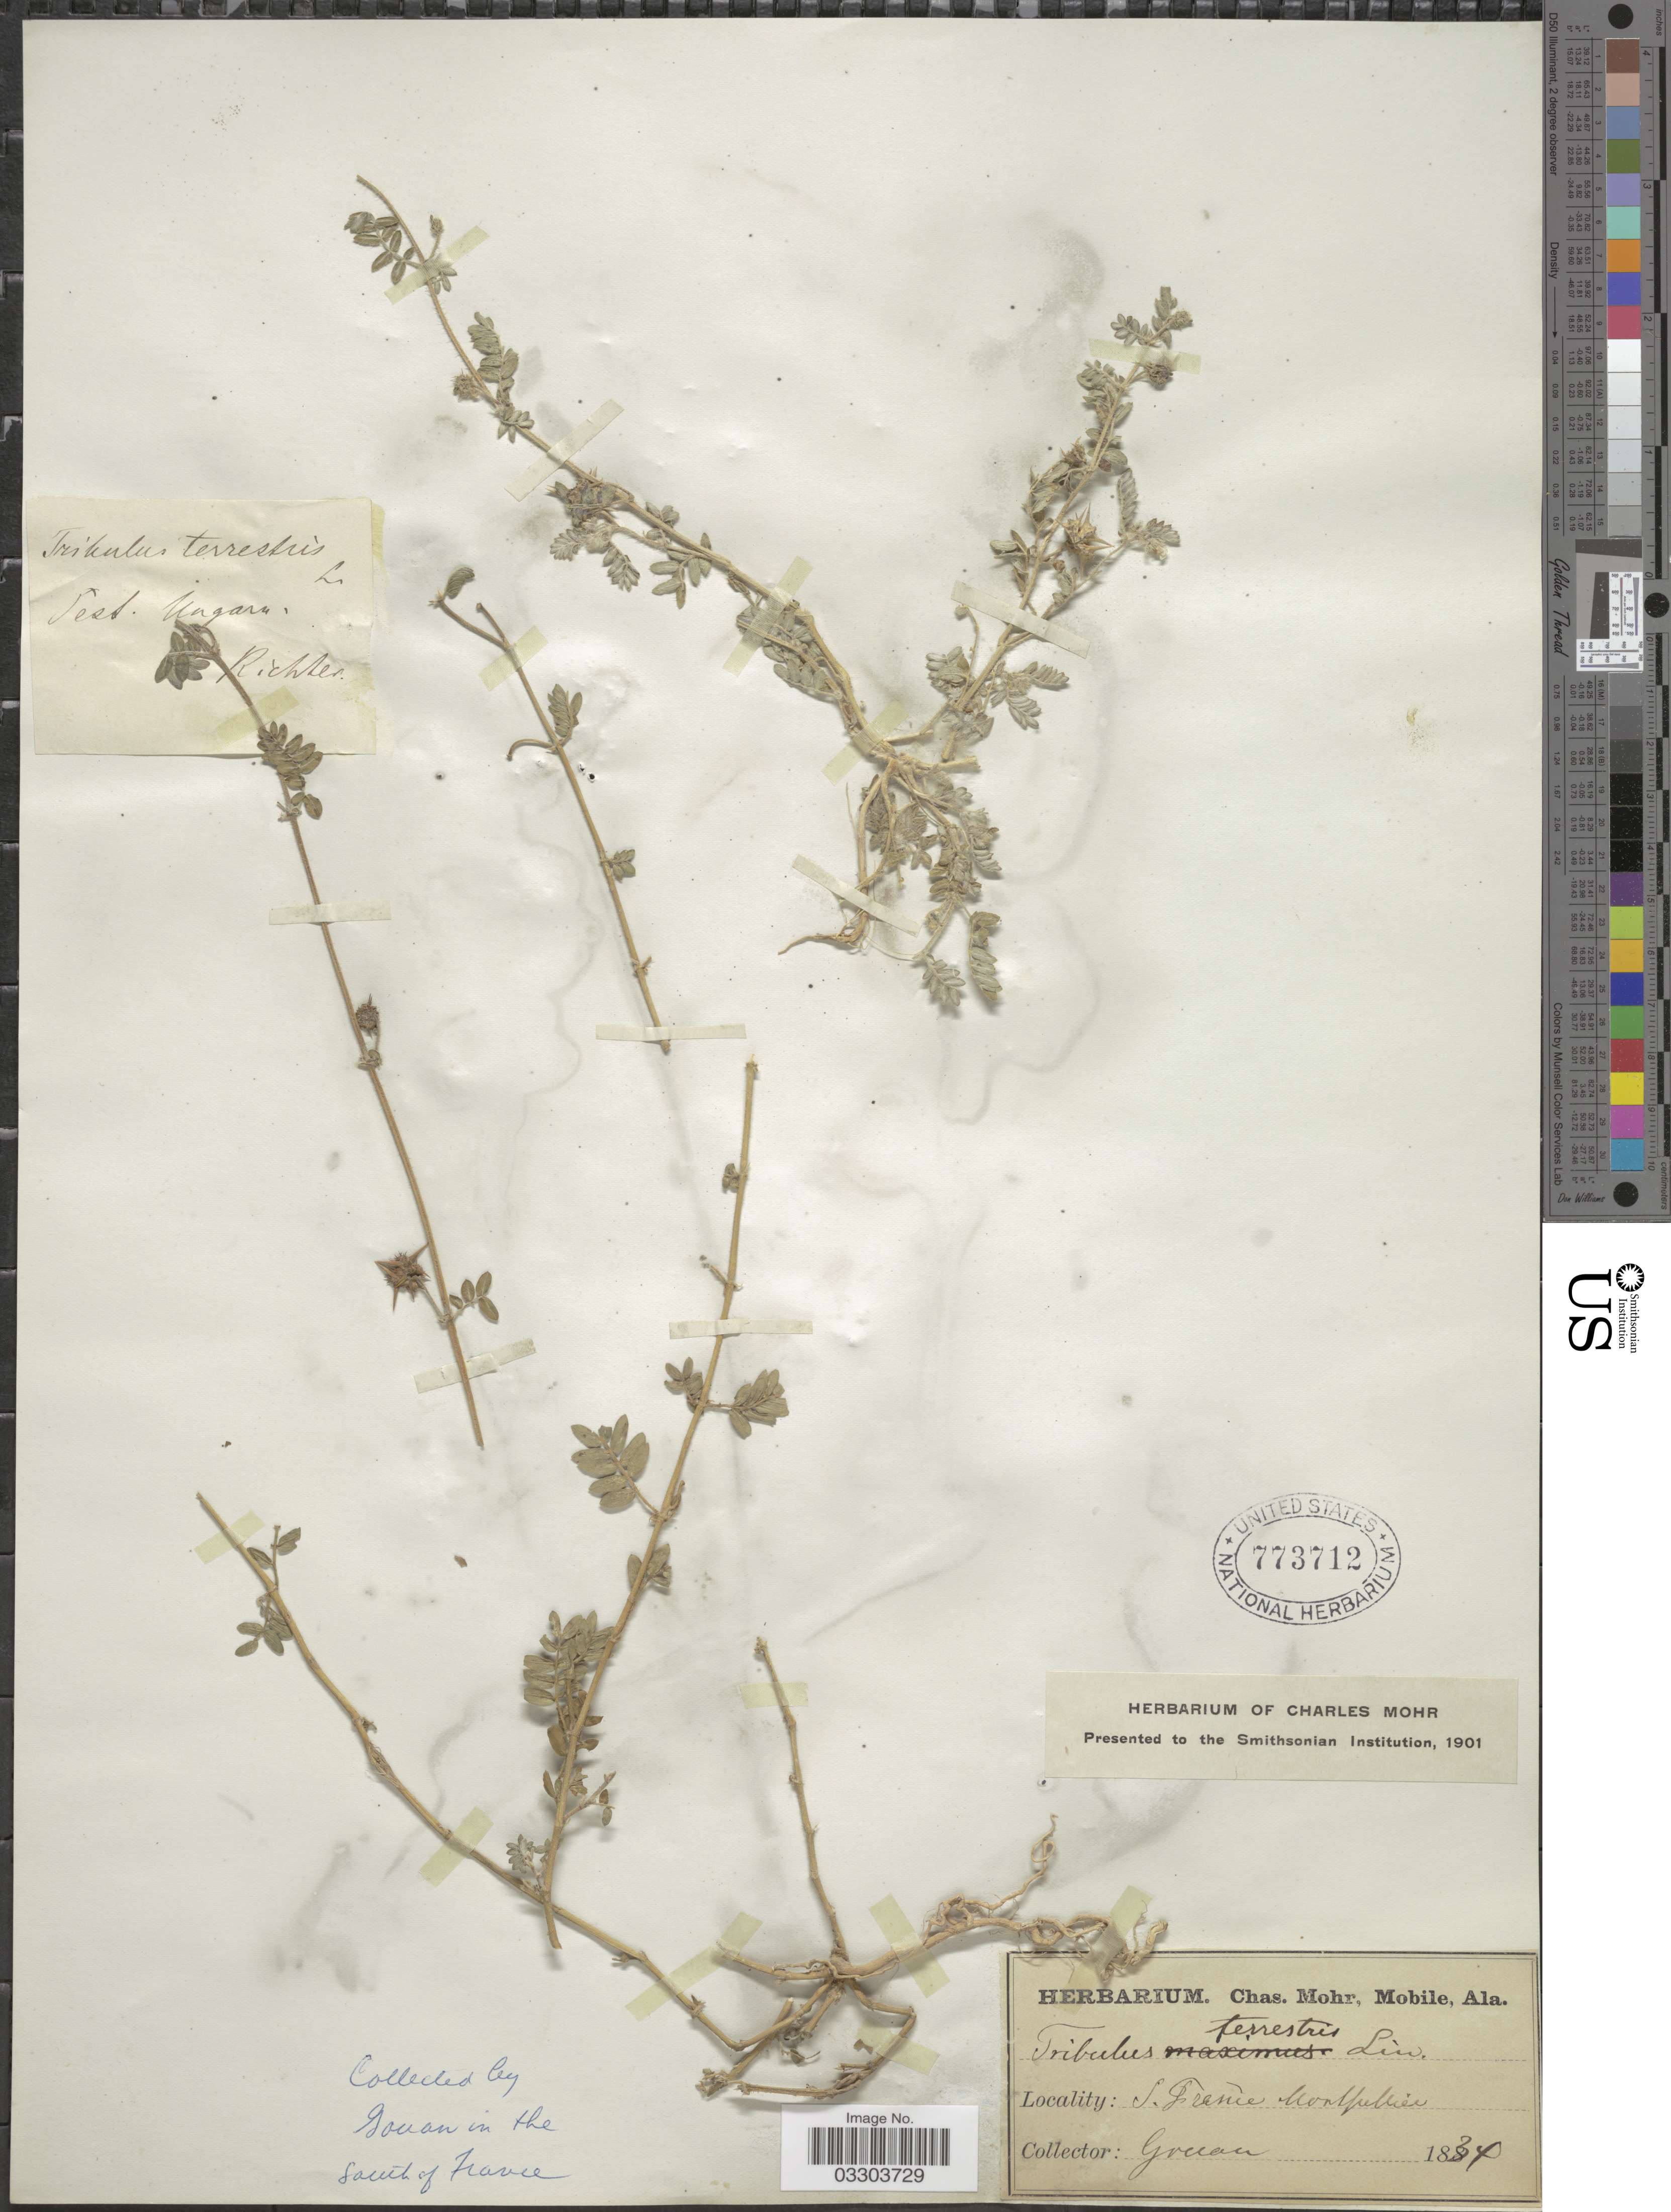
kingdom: Plantae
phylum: Tracheophyta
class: Magnoliopsida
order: Zygophyllales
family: Zygophyllaceae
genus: Tribulus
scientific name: Tribulus terrestris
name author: L.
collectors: -. Gouan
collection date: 1834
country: France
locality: South of France. Montpellier.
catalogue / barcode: US 773712